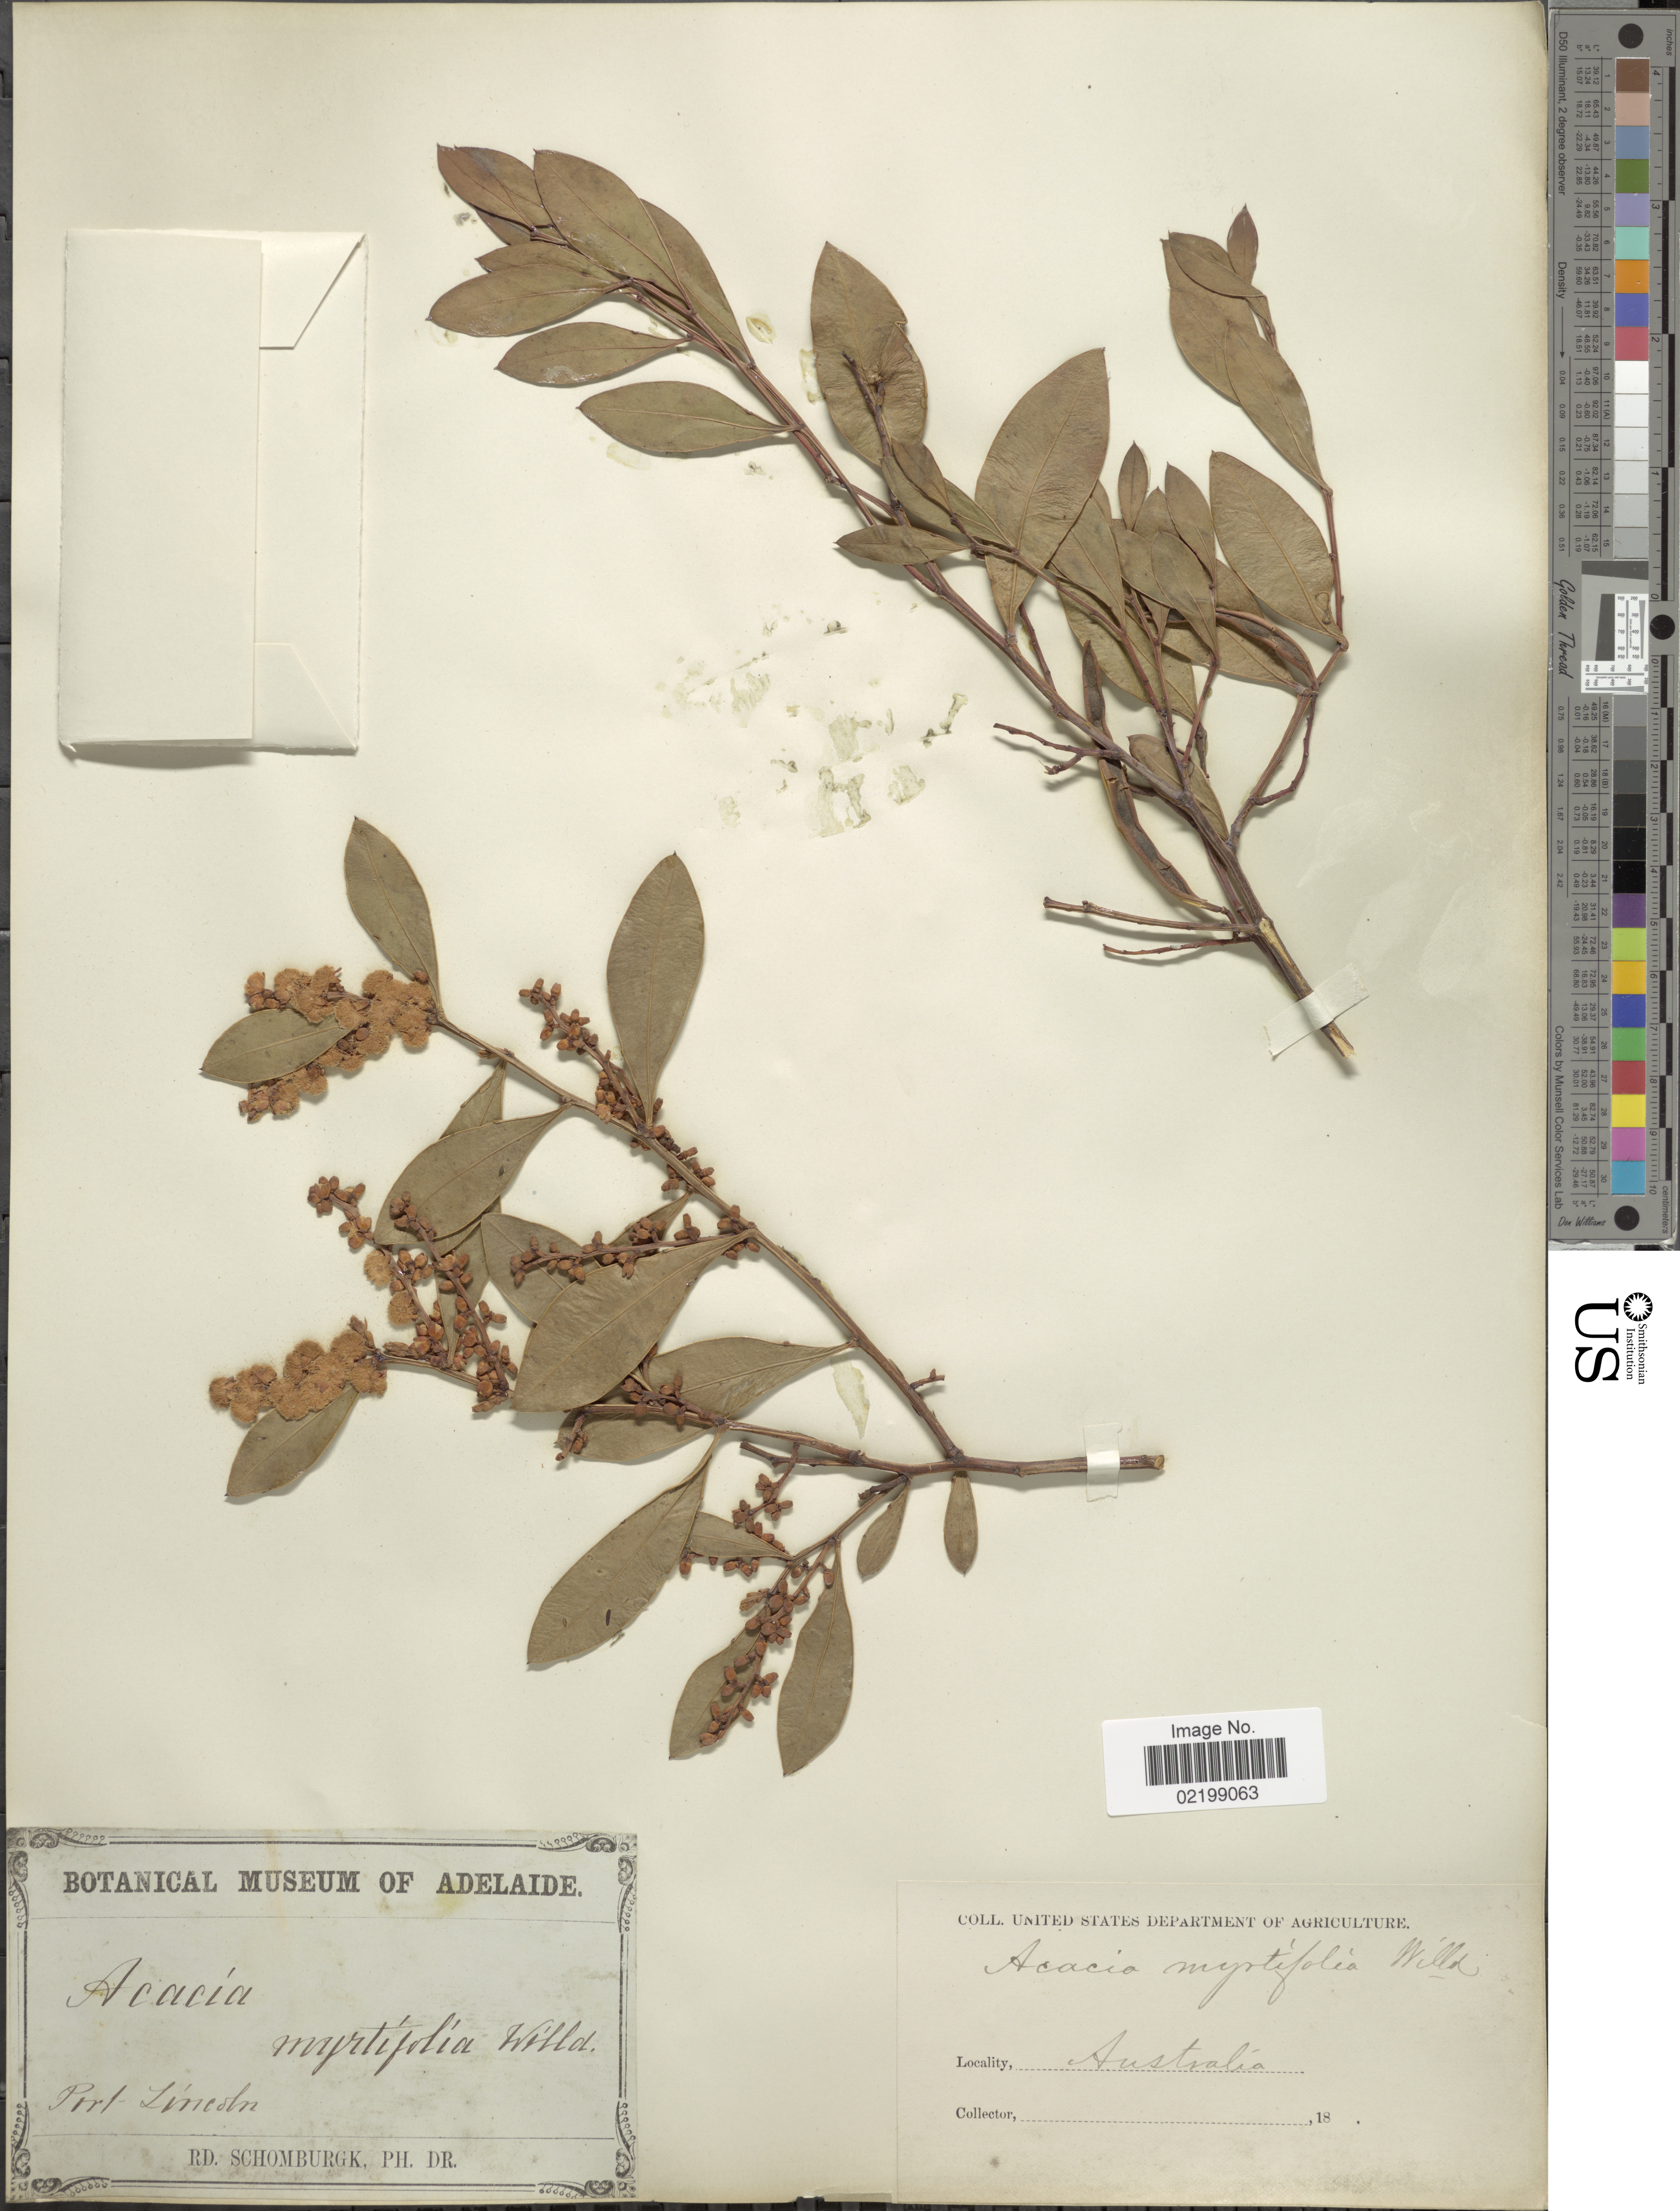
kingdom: Plantae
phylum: Tracheophyta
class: Magnoliopsida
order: Fabales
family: Fabaceae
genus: Acacia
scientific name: Acacia myrtifolia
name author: (Sm.) Willd.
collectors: M. R. Schomburgk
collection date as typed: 18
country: Australia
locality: Port Lincoln